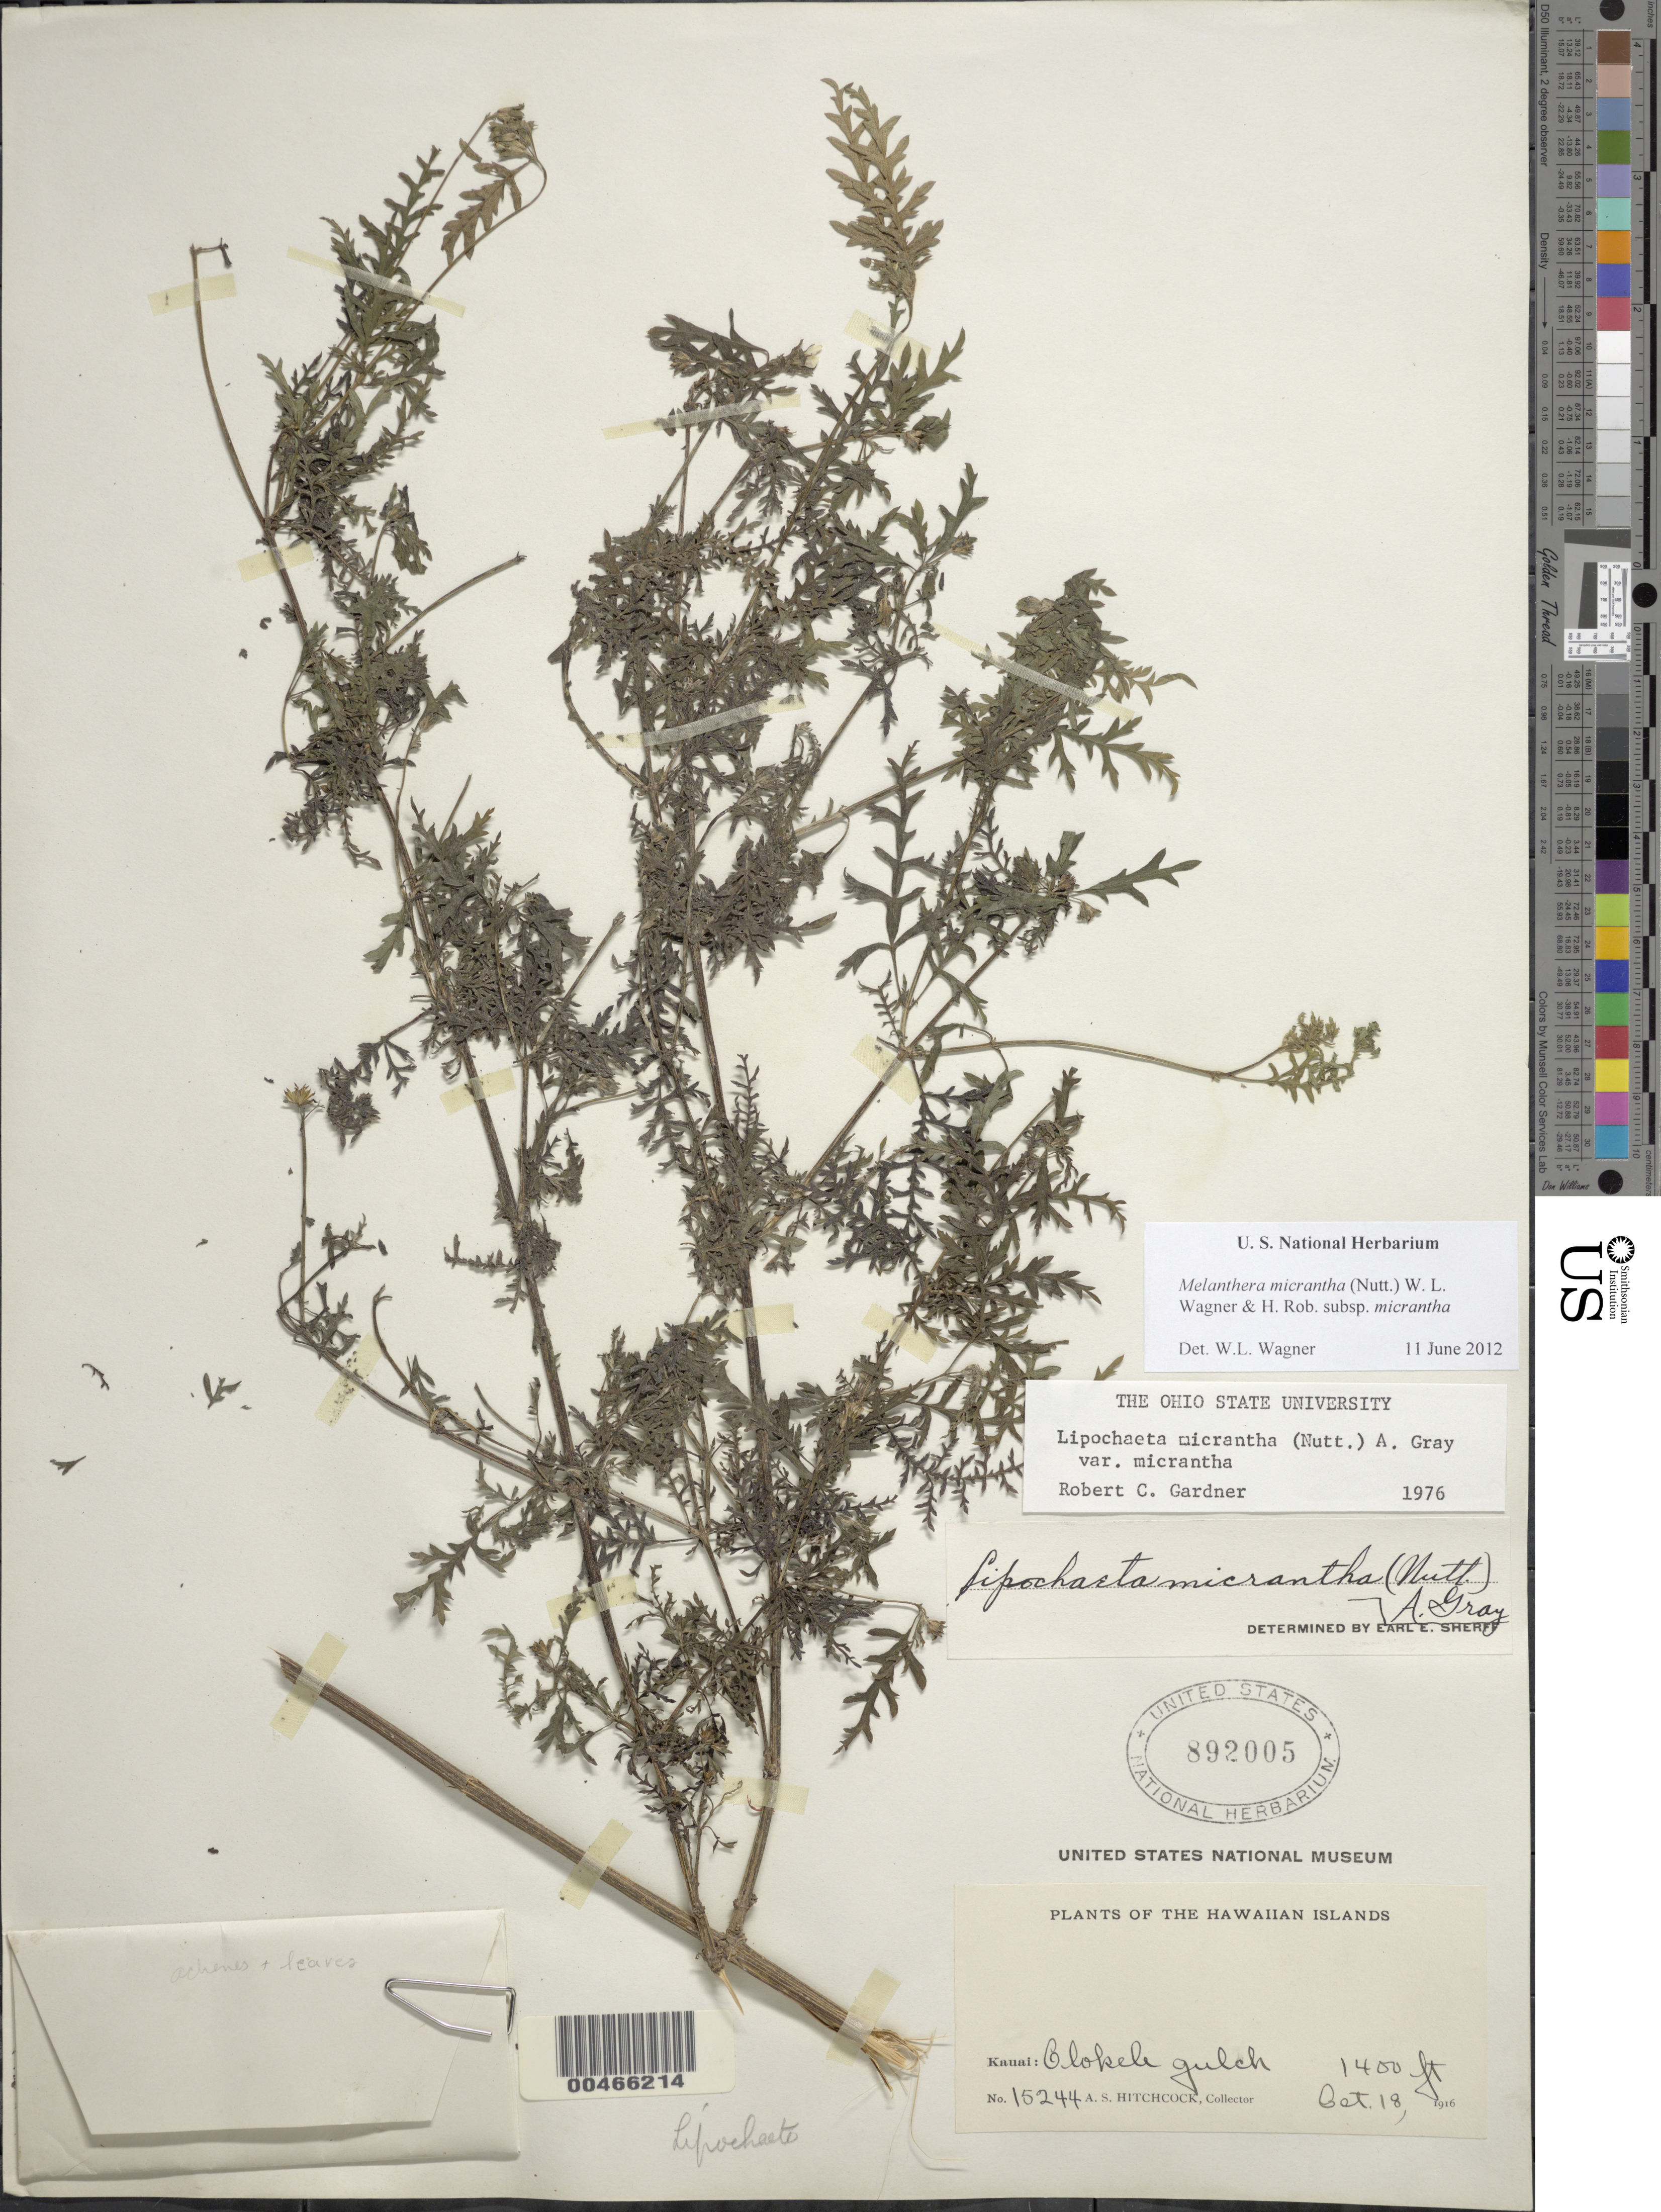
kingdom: Plantae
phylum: Tracheophyta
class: Magnoliopsida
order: Asterales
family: Asteraceae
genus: Wollastonia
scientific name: Wollastonia micrantha subsp. micrantha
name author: (Nutt.) Orchard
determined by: Wagner, W. L., (BOT), Smithsonian Institution - National Museum of Natural History (UNITED STATES)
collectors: A. S. Hitchcock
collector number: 15244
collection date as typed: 18 Oct 1916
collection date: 1916-10-18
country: United States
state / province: Hawaii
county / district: Kauai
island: Kaua'i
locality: Olokele gulch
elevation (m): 427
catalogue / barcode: US 892005